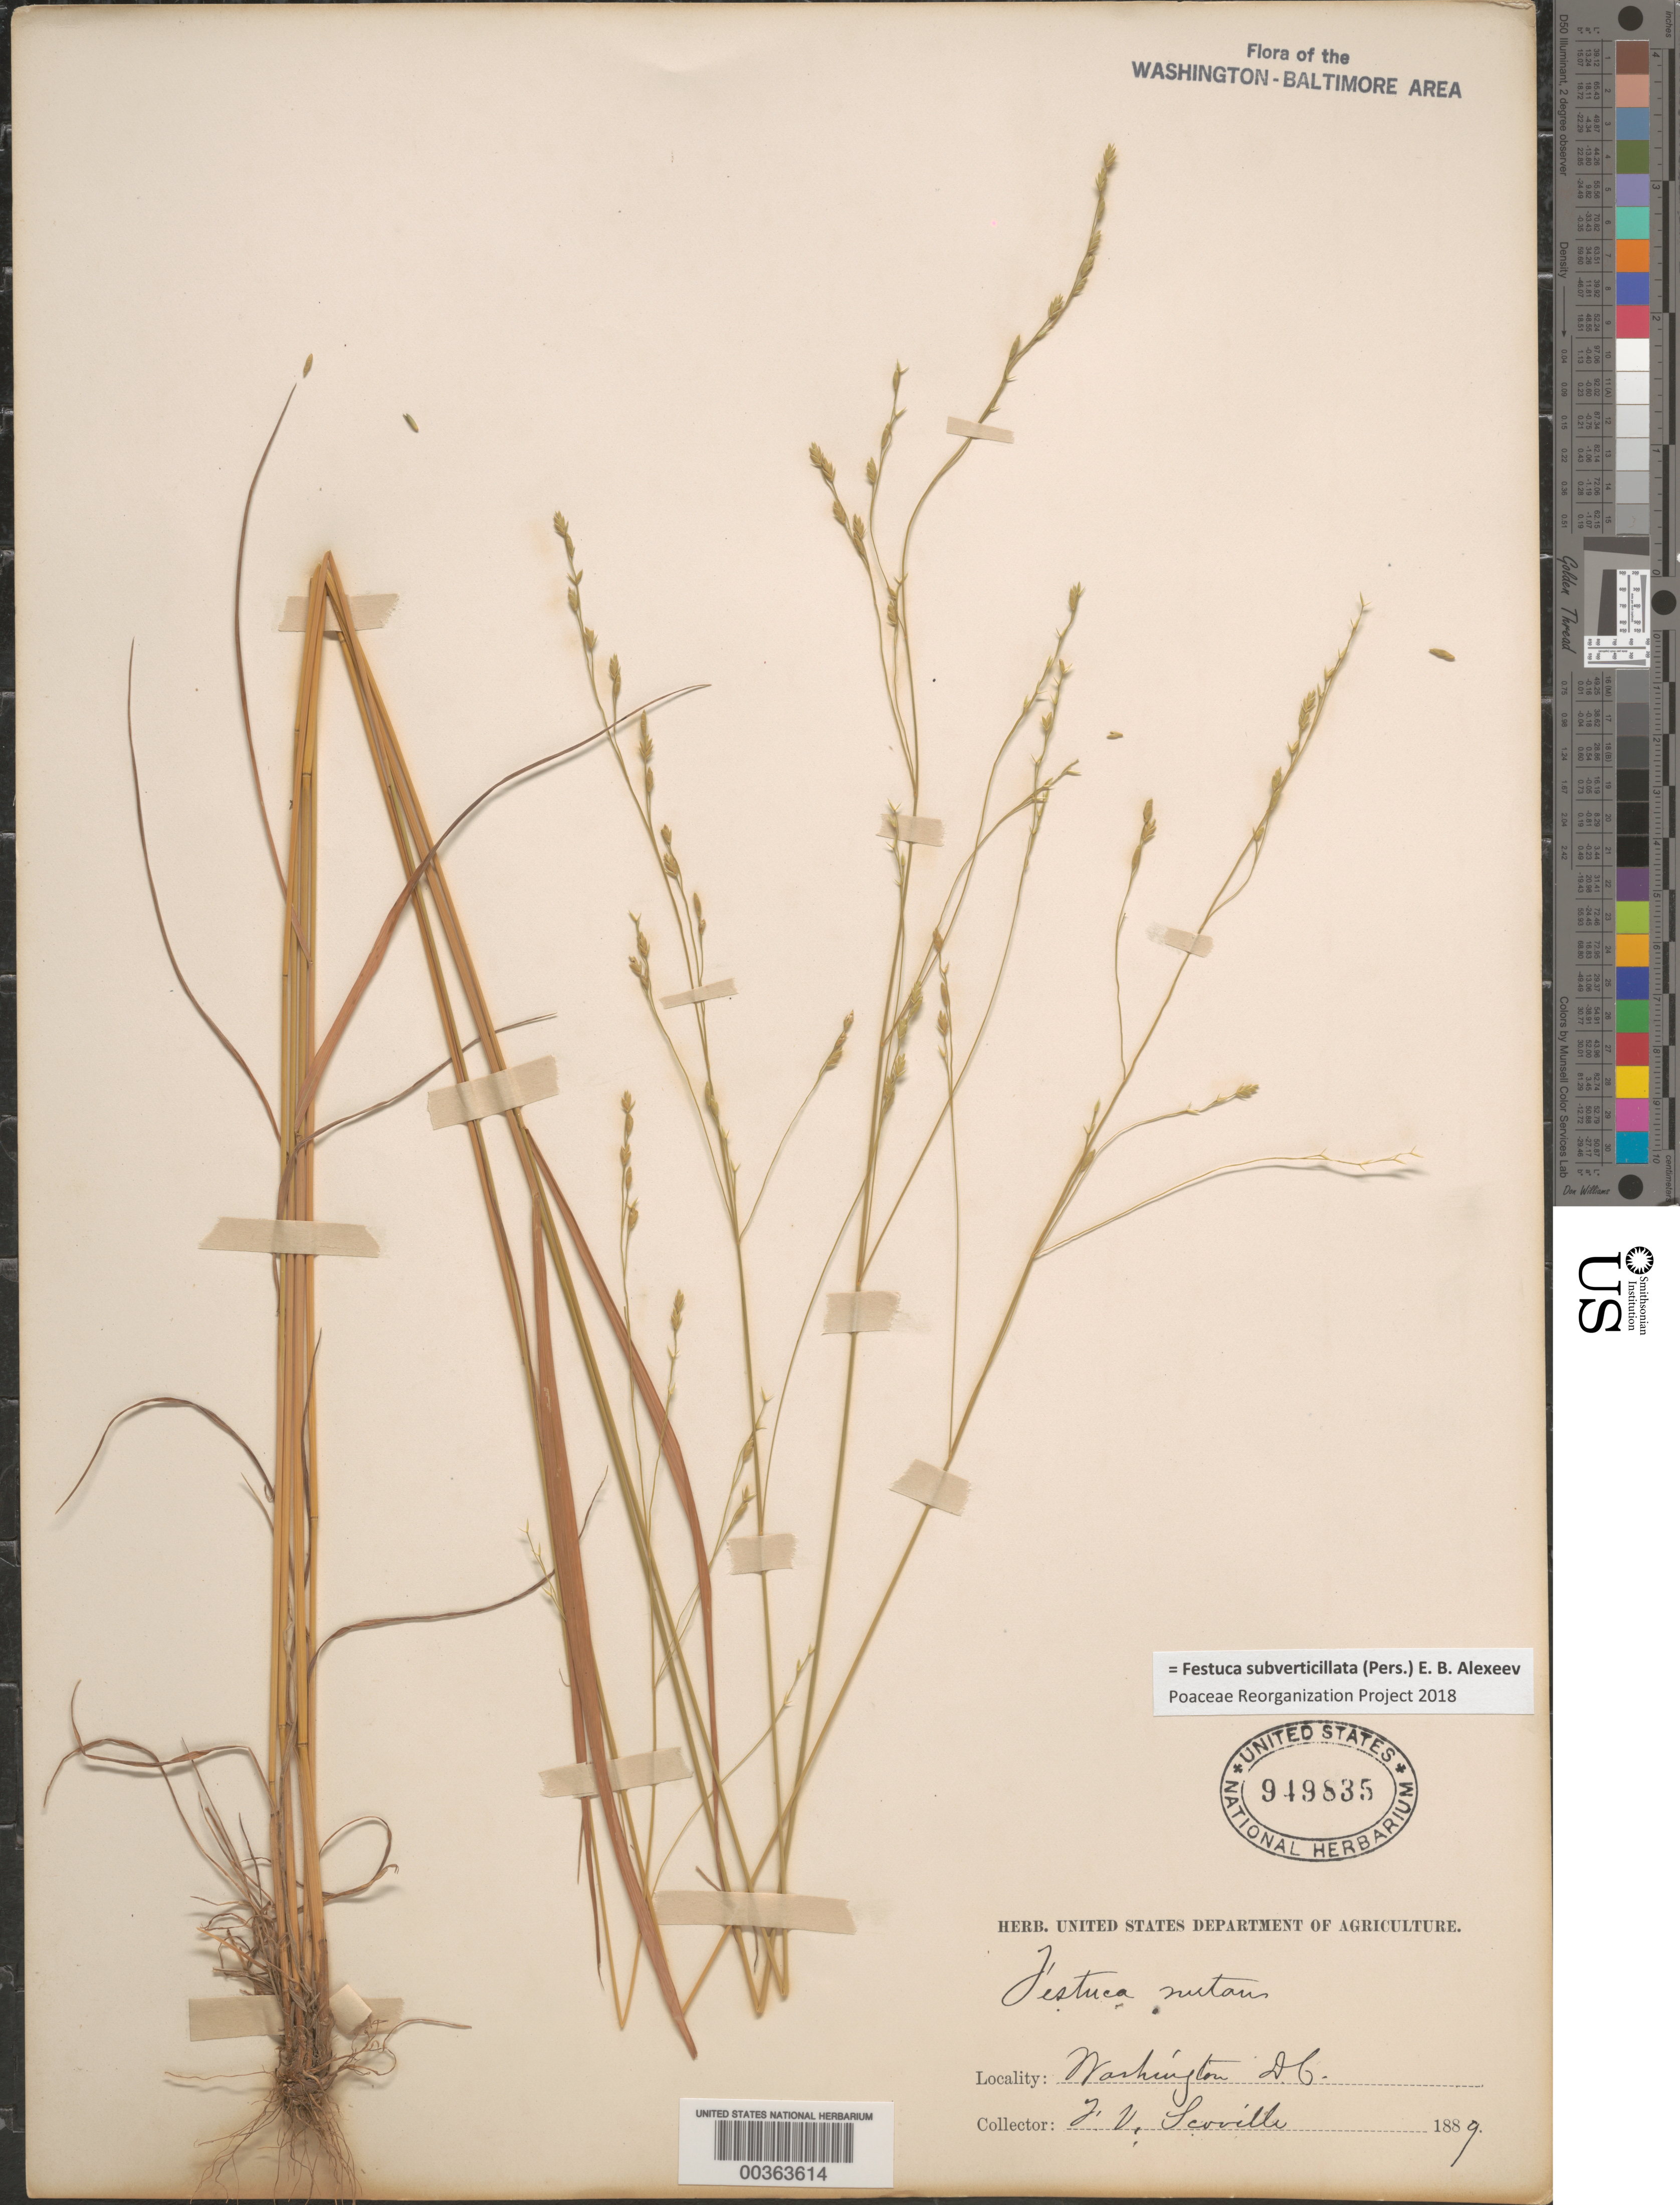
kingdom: Plantae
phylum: Tracheophyta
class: Liliopsida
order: Poales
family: Poaceae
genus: Festuca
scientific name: Festuca subverticillata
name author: (Pers.) E.B. Alexeev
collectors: F. Scoville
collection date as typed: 1889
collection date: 1889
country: United States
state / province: District of Columbia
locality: Washington DC area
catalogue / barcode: US 949835